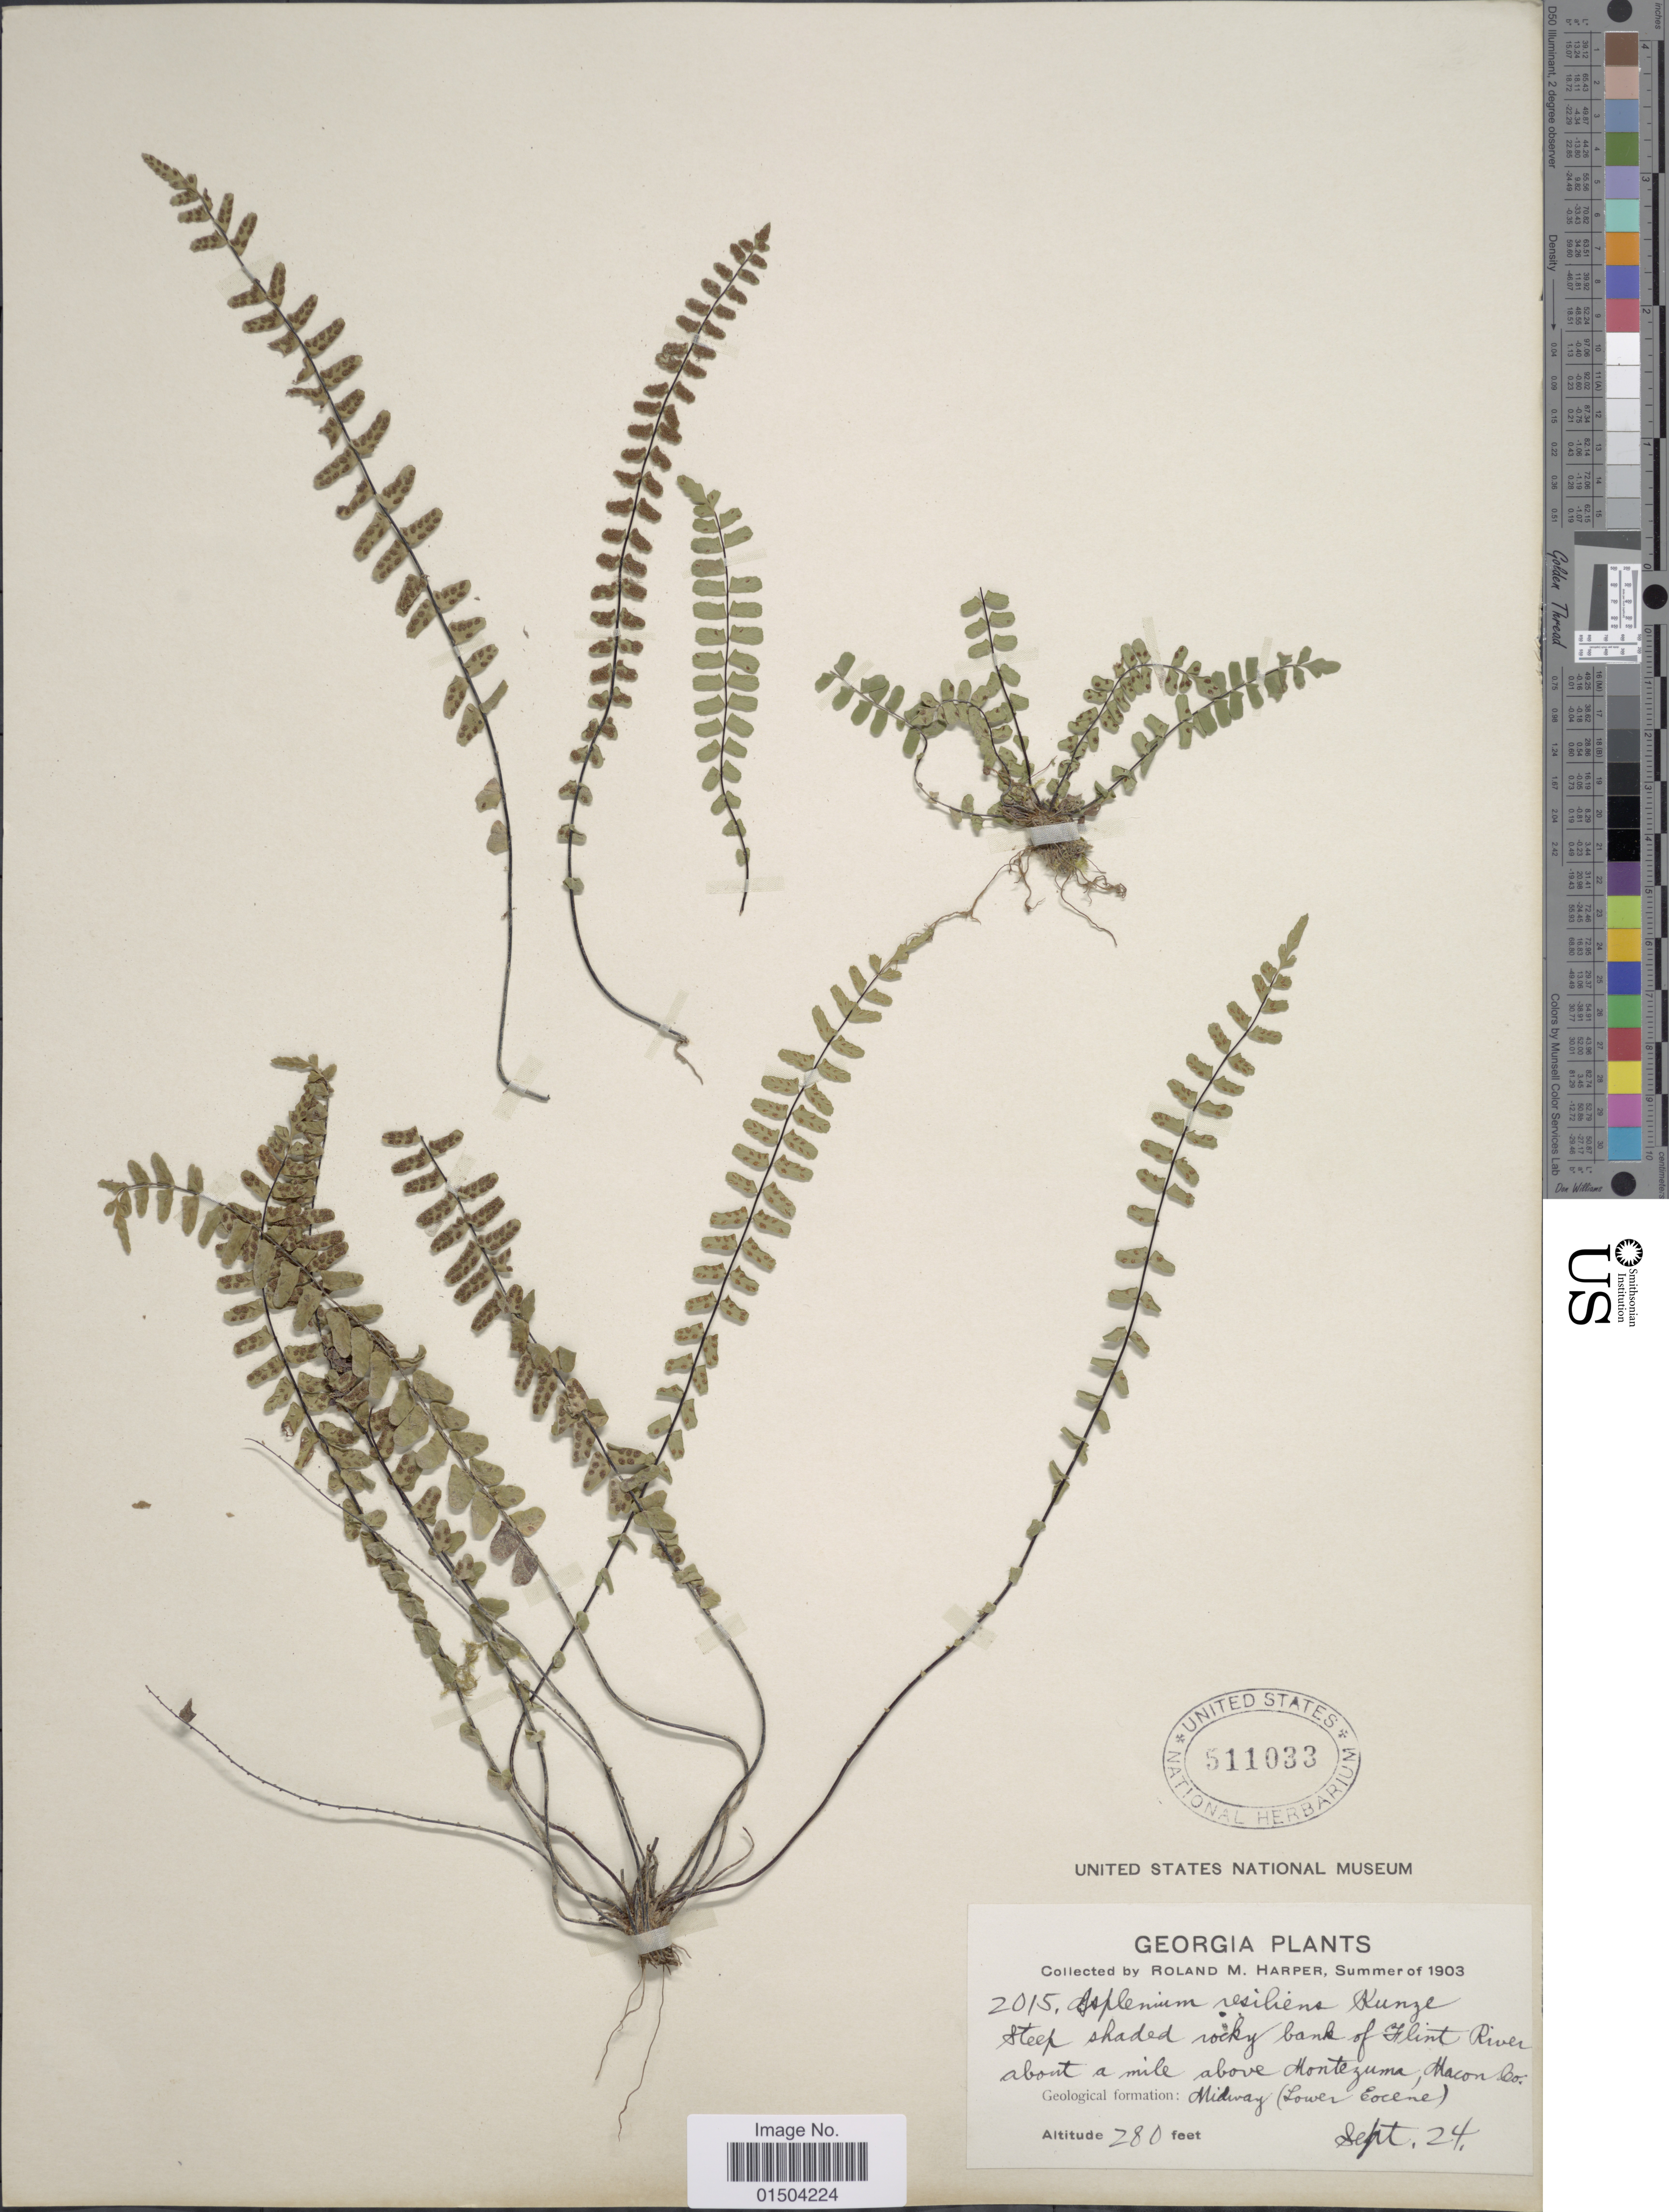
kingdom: Plantae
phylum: Tracheophyta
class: Polypodiopsida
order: Polypodiales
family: Aspleniaceae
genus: Asplenium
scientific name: Asplenium resiliens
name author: Kunze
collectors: R. M. Harper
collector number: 2015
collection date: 1903-09-24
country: United States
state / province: Georgia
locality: Steep shaded rocky bank of Flint River about a mile above Montezuma. Macon Co. Geological formation: Midway (Lower Eocene).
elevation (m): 85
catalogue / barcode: US 511033